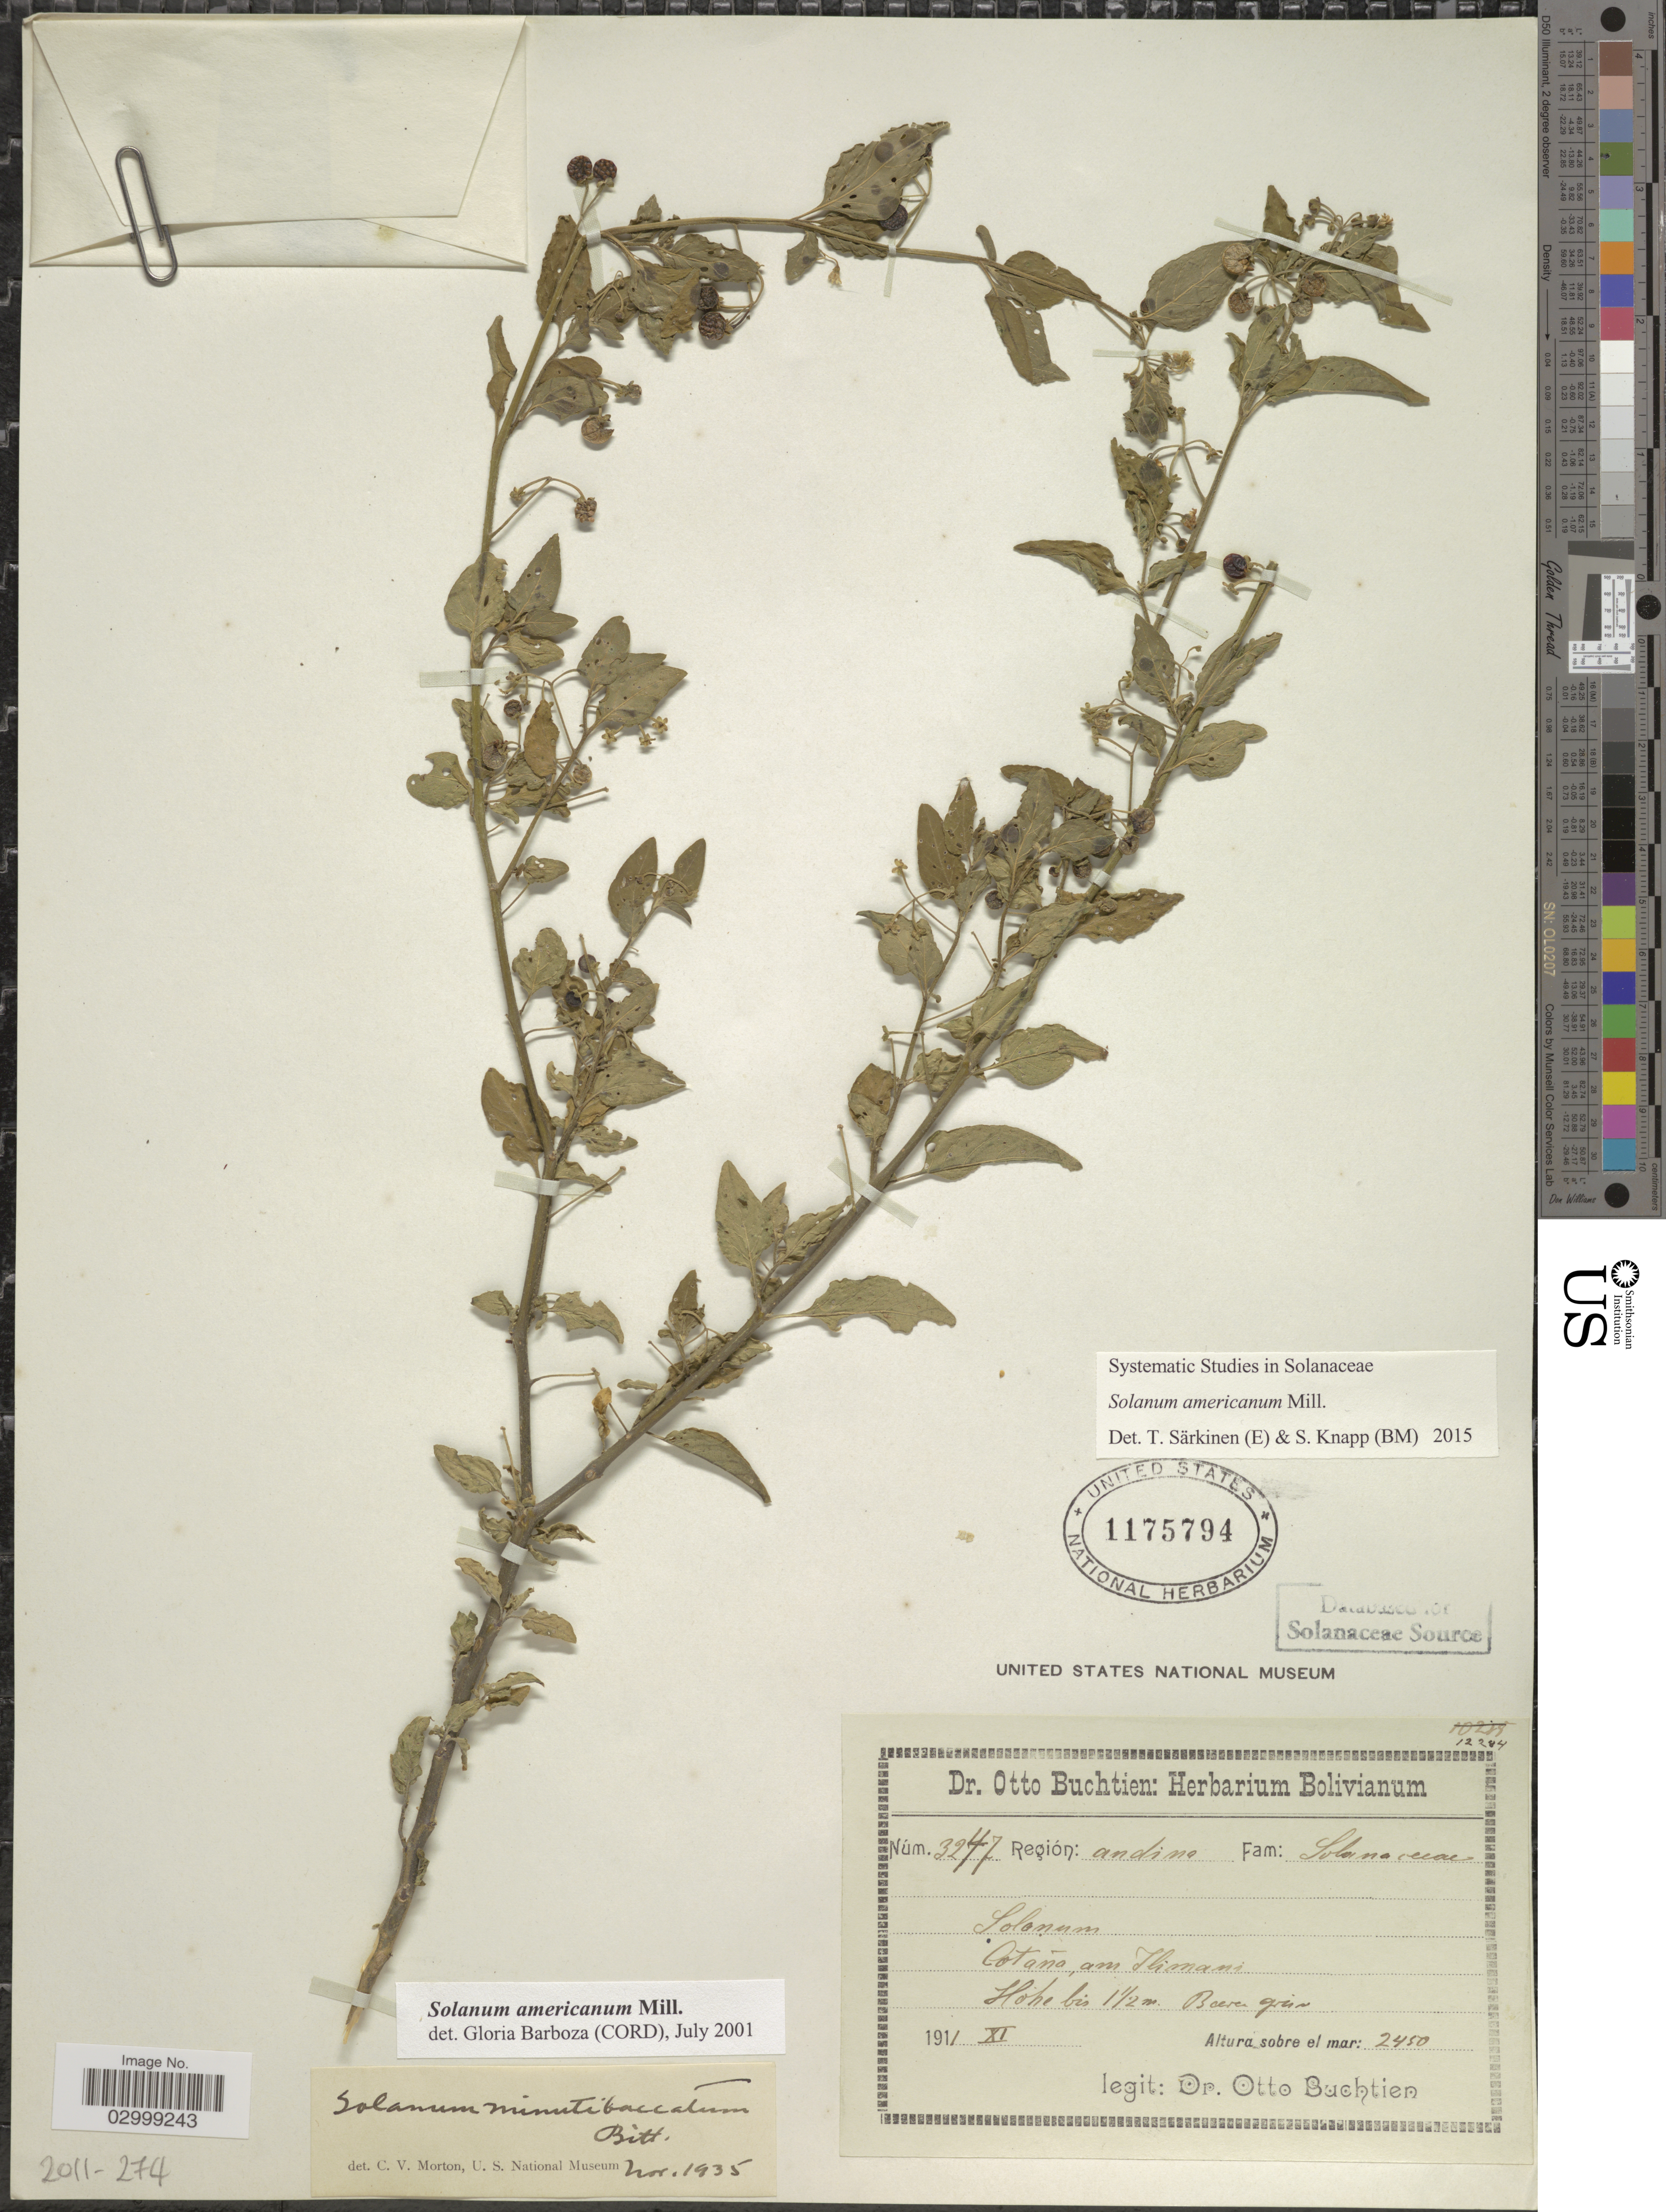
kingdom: Plantae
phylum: Tracheophyta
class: Magnoliopsida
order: Solanales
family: Solanaceae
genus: Solanum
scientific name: Solanum americanum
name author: Mill.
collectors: O. Buchtien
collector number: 3247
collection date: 1911-11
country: Bolivia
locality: Region: andina, Cotano am Ilimani.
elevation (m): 2450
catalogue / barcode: US 1175794